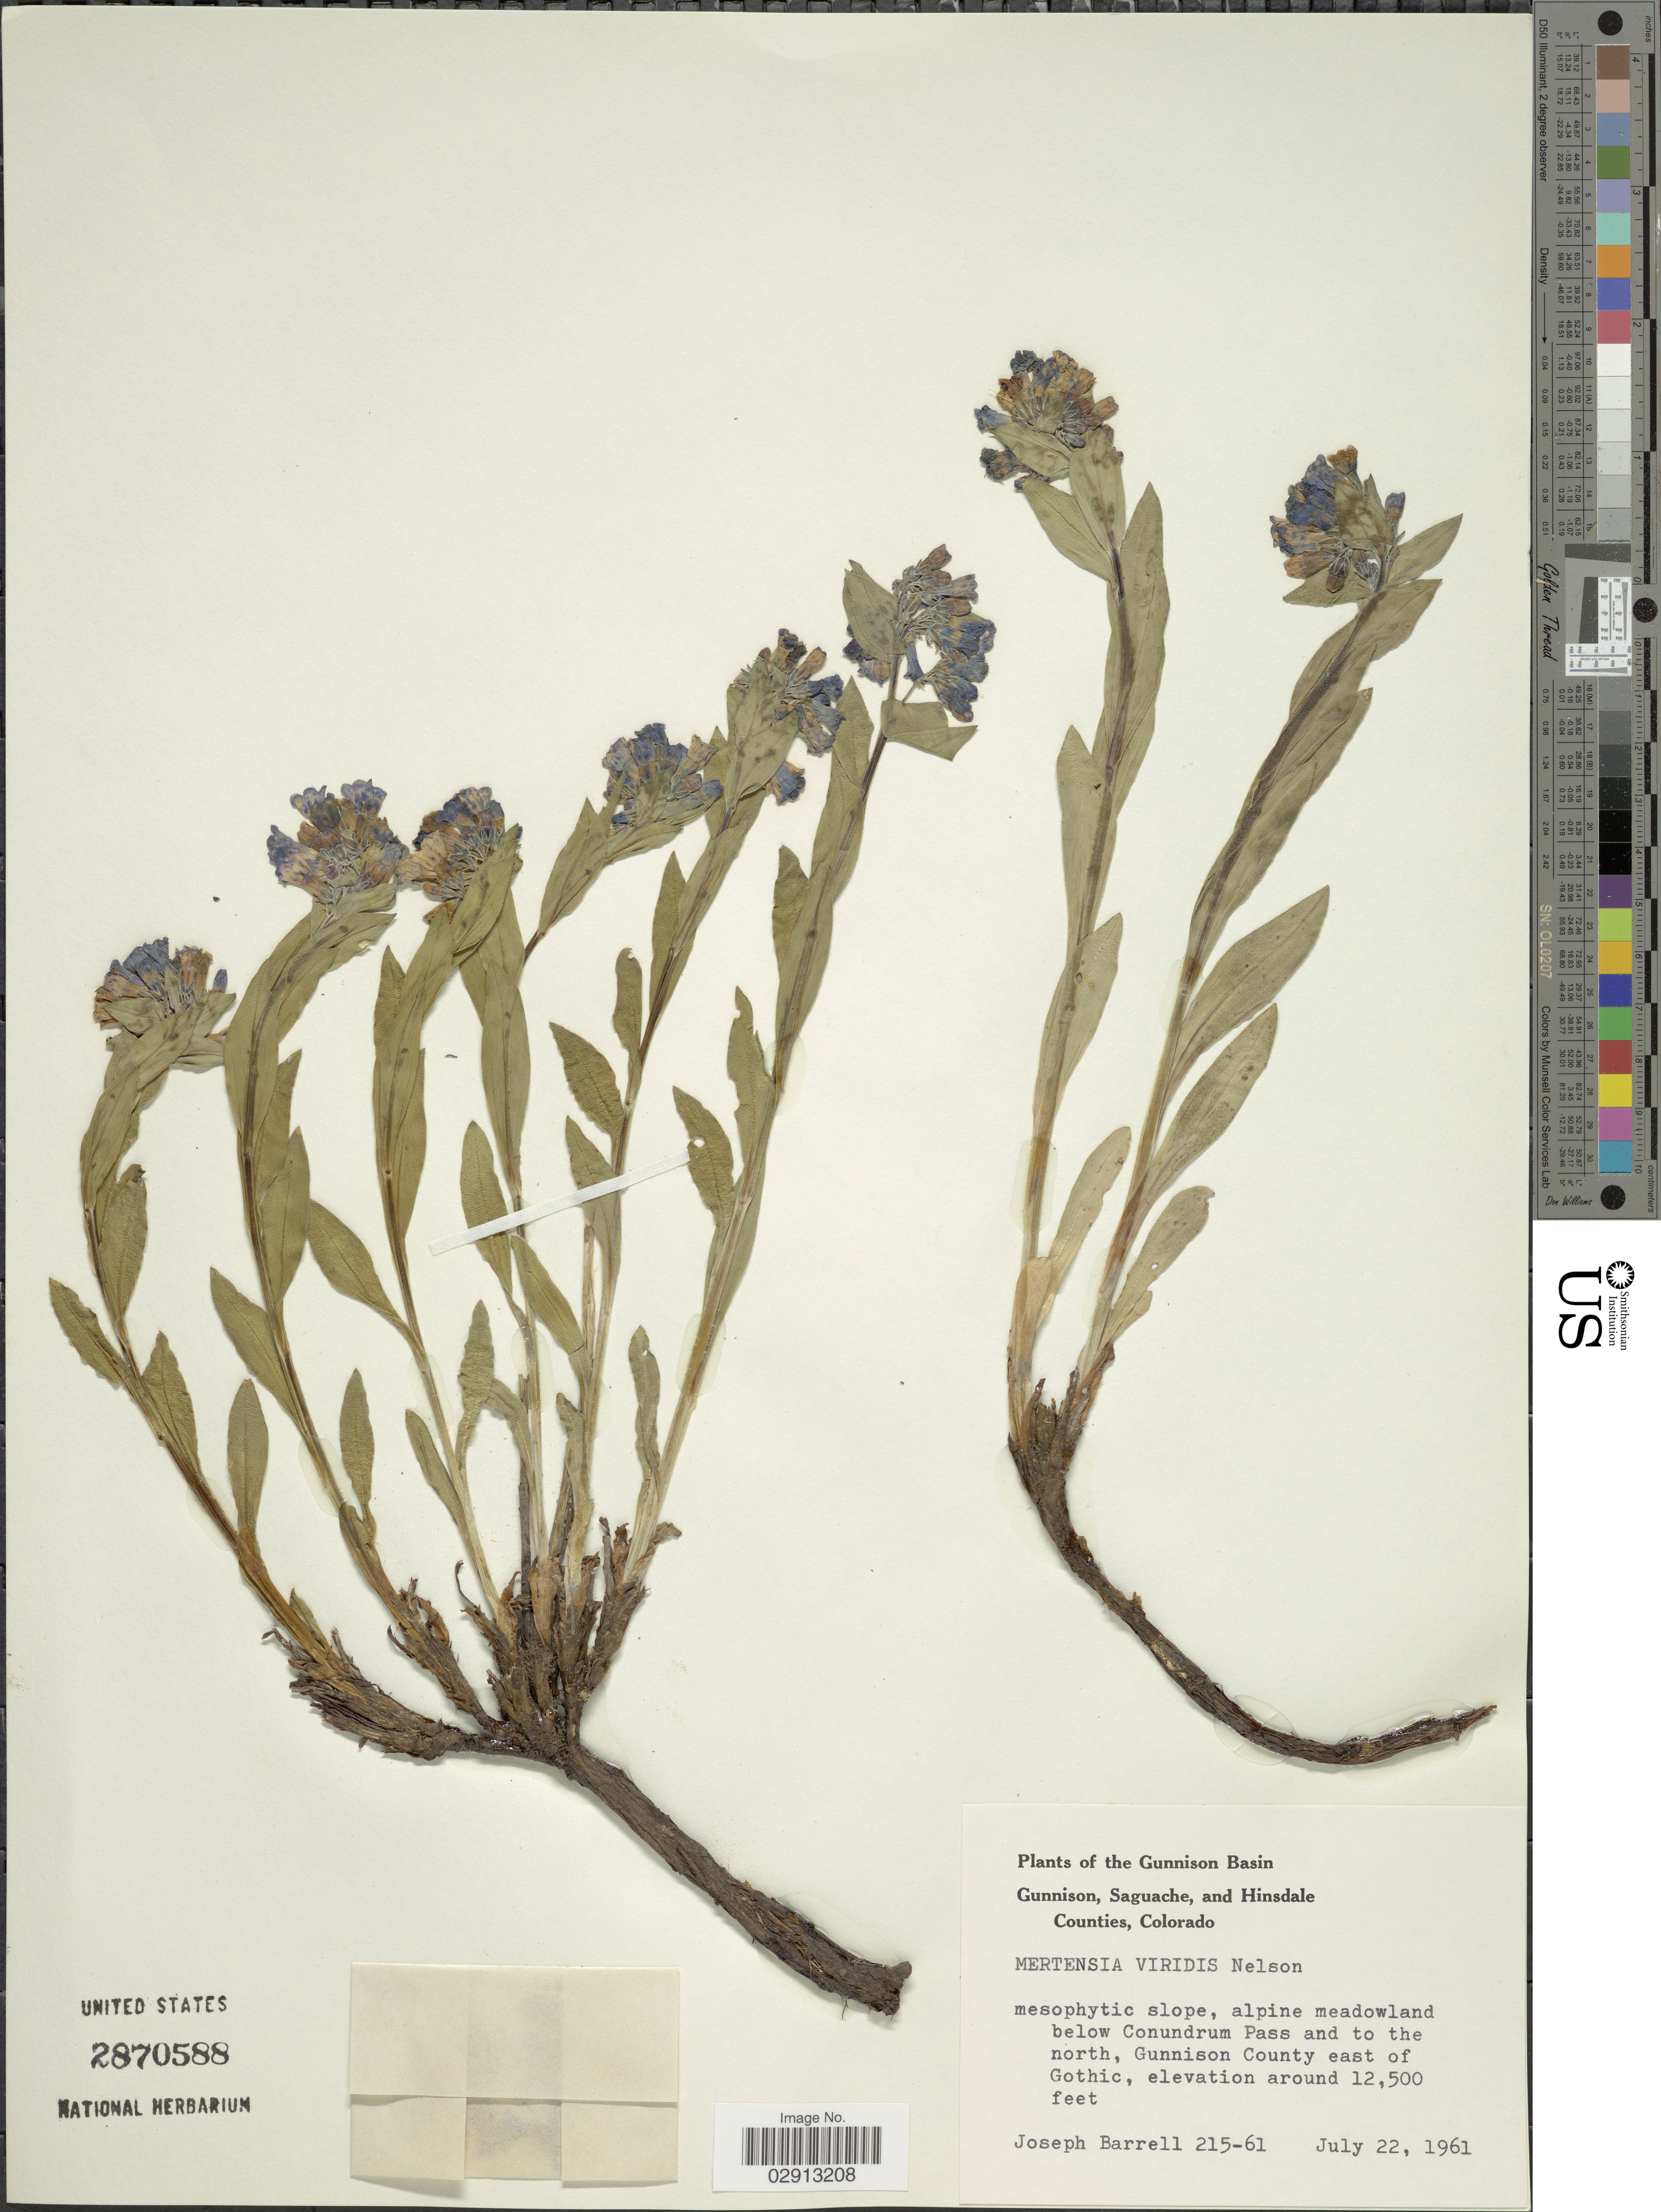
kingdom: Plantae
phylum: Tracheophyta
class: Magnoliopsida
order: Boraginales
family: Boraginaceae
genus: Mertensia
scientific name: Mertensia viridis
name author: (A. Nelson) A. Nelson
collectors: J. Barrell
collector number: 215-61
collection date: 1961-07-22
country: United States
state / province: Colorado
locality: The Gunnison Basin. Alpine meadowland below Conundrum Pass and to the north, Gunnison County east of Gothic.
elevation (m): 3810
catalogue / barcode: US 2870588